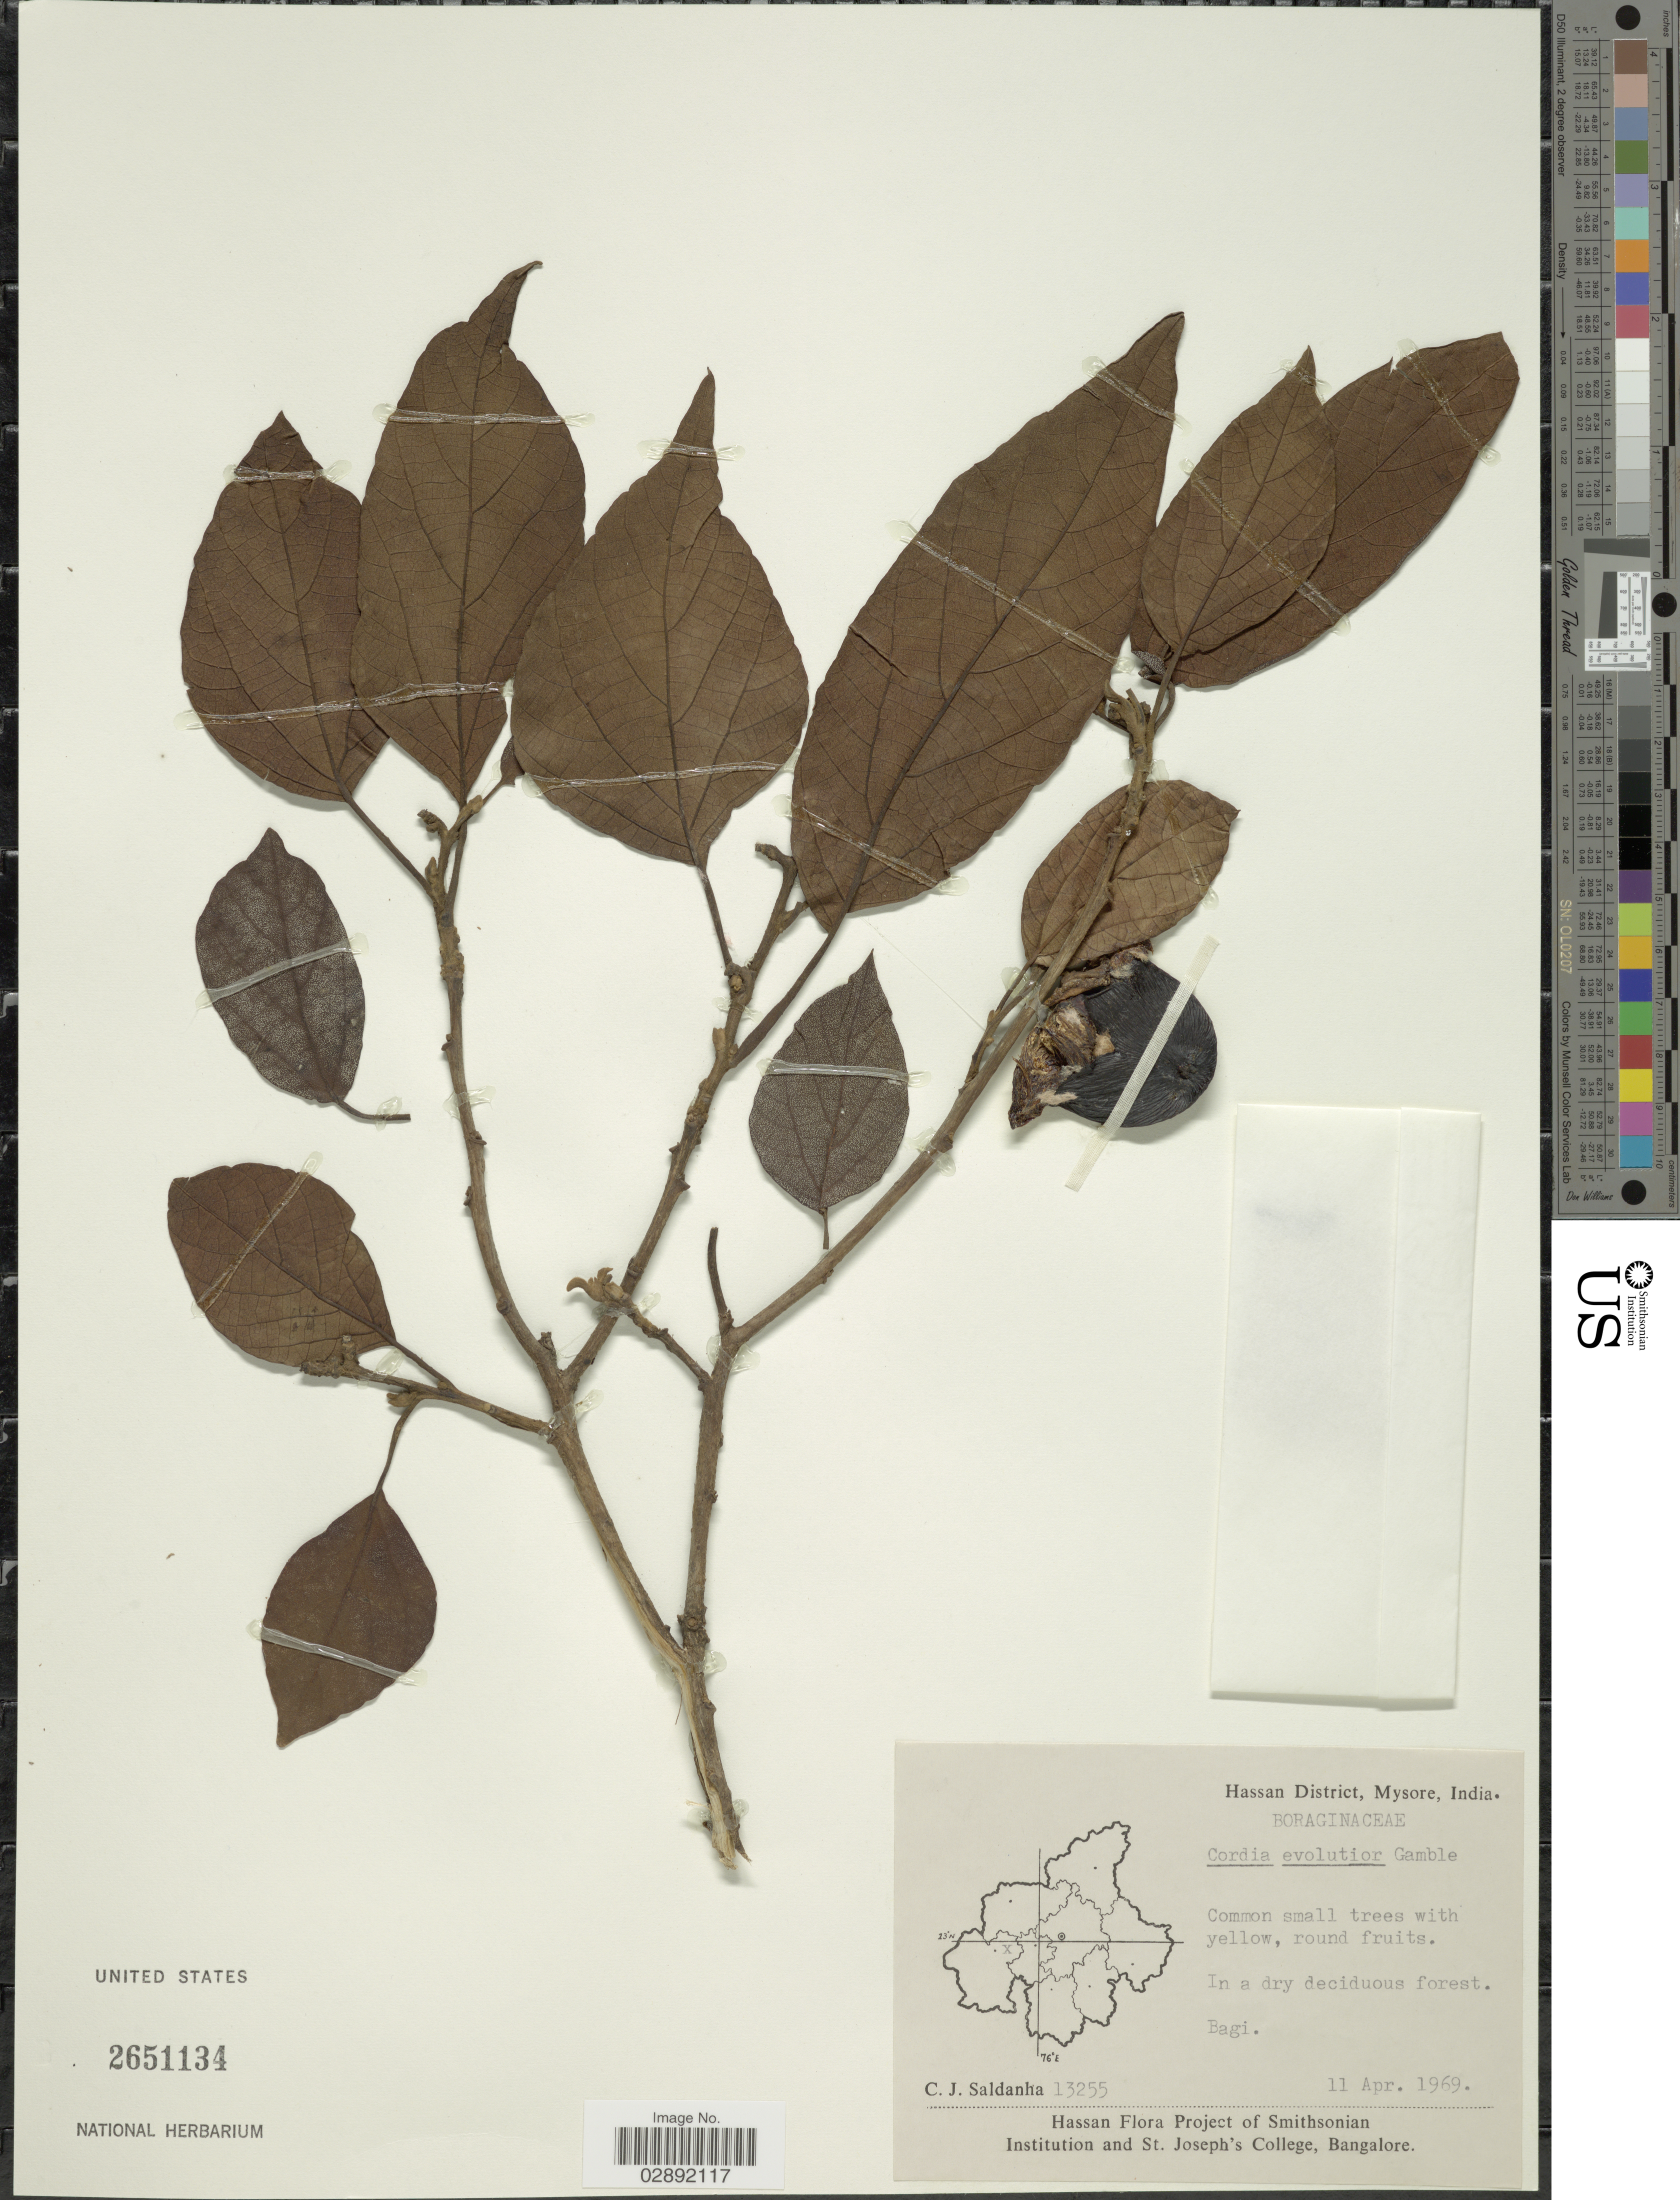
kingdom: Plantae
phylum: Tracheophyta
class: Magnoliopsida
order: Boraginales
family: Cordiaceae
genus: Cordia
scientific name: Cordia evolutior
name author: (C.B. Clarke) Gamble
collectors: C. J. Saldanha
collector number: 13255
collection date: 1969-04-11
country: India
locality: Hassan District, Mysore. Bagi.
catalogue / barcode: US 2651134